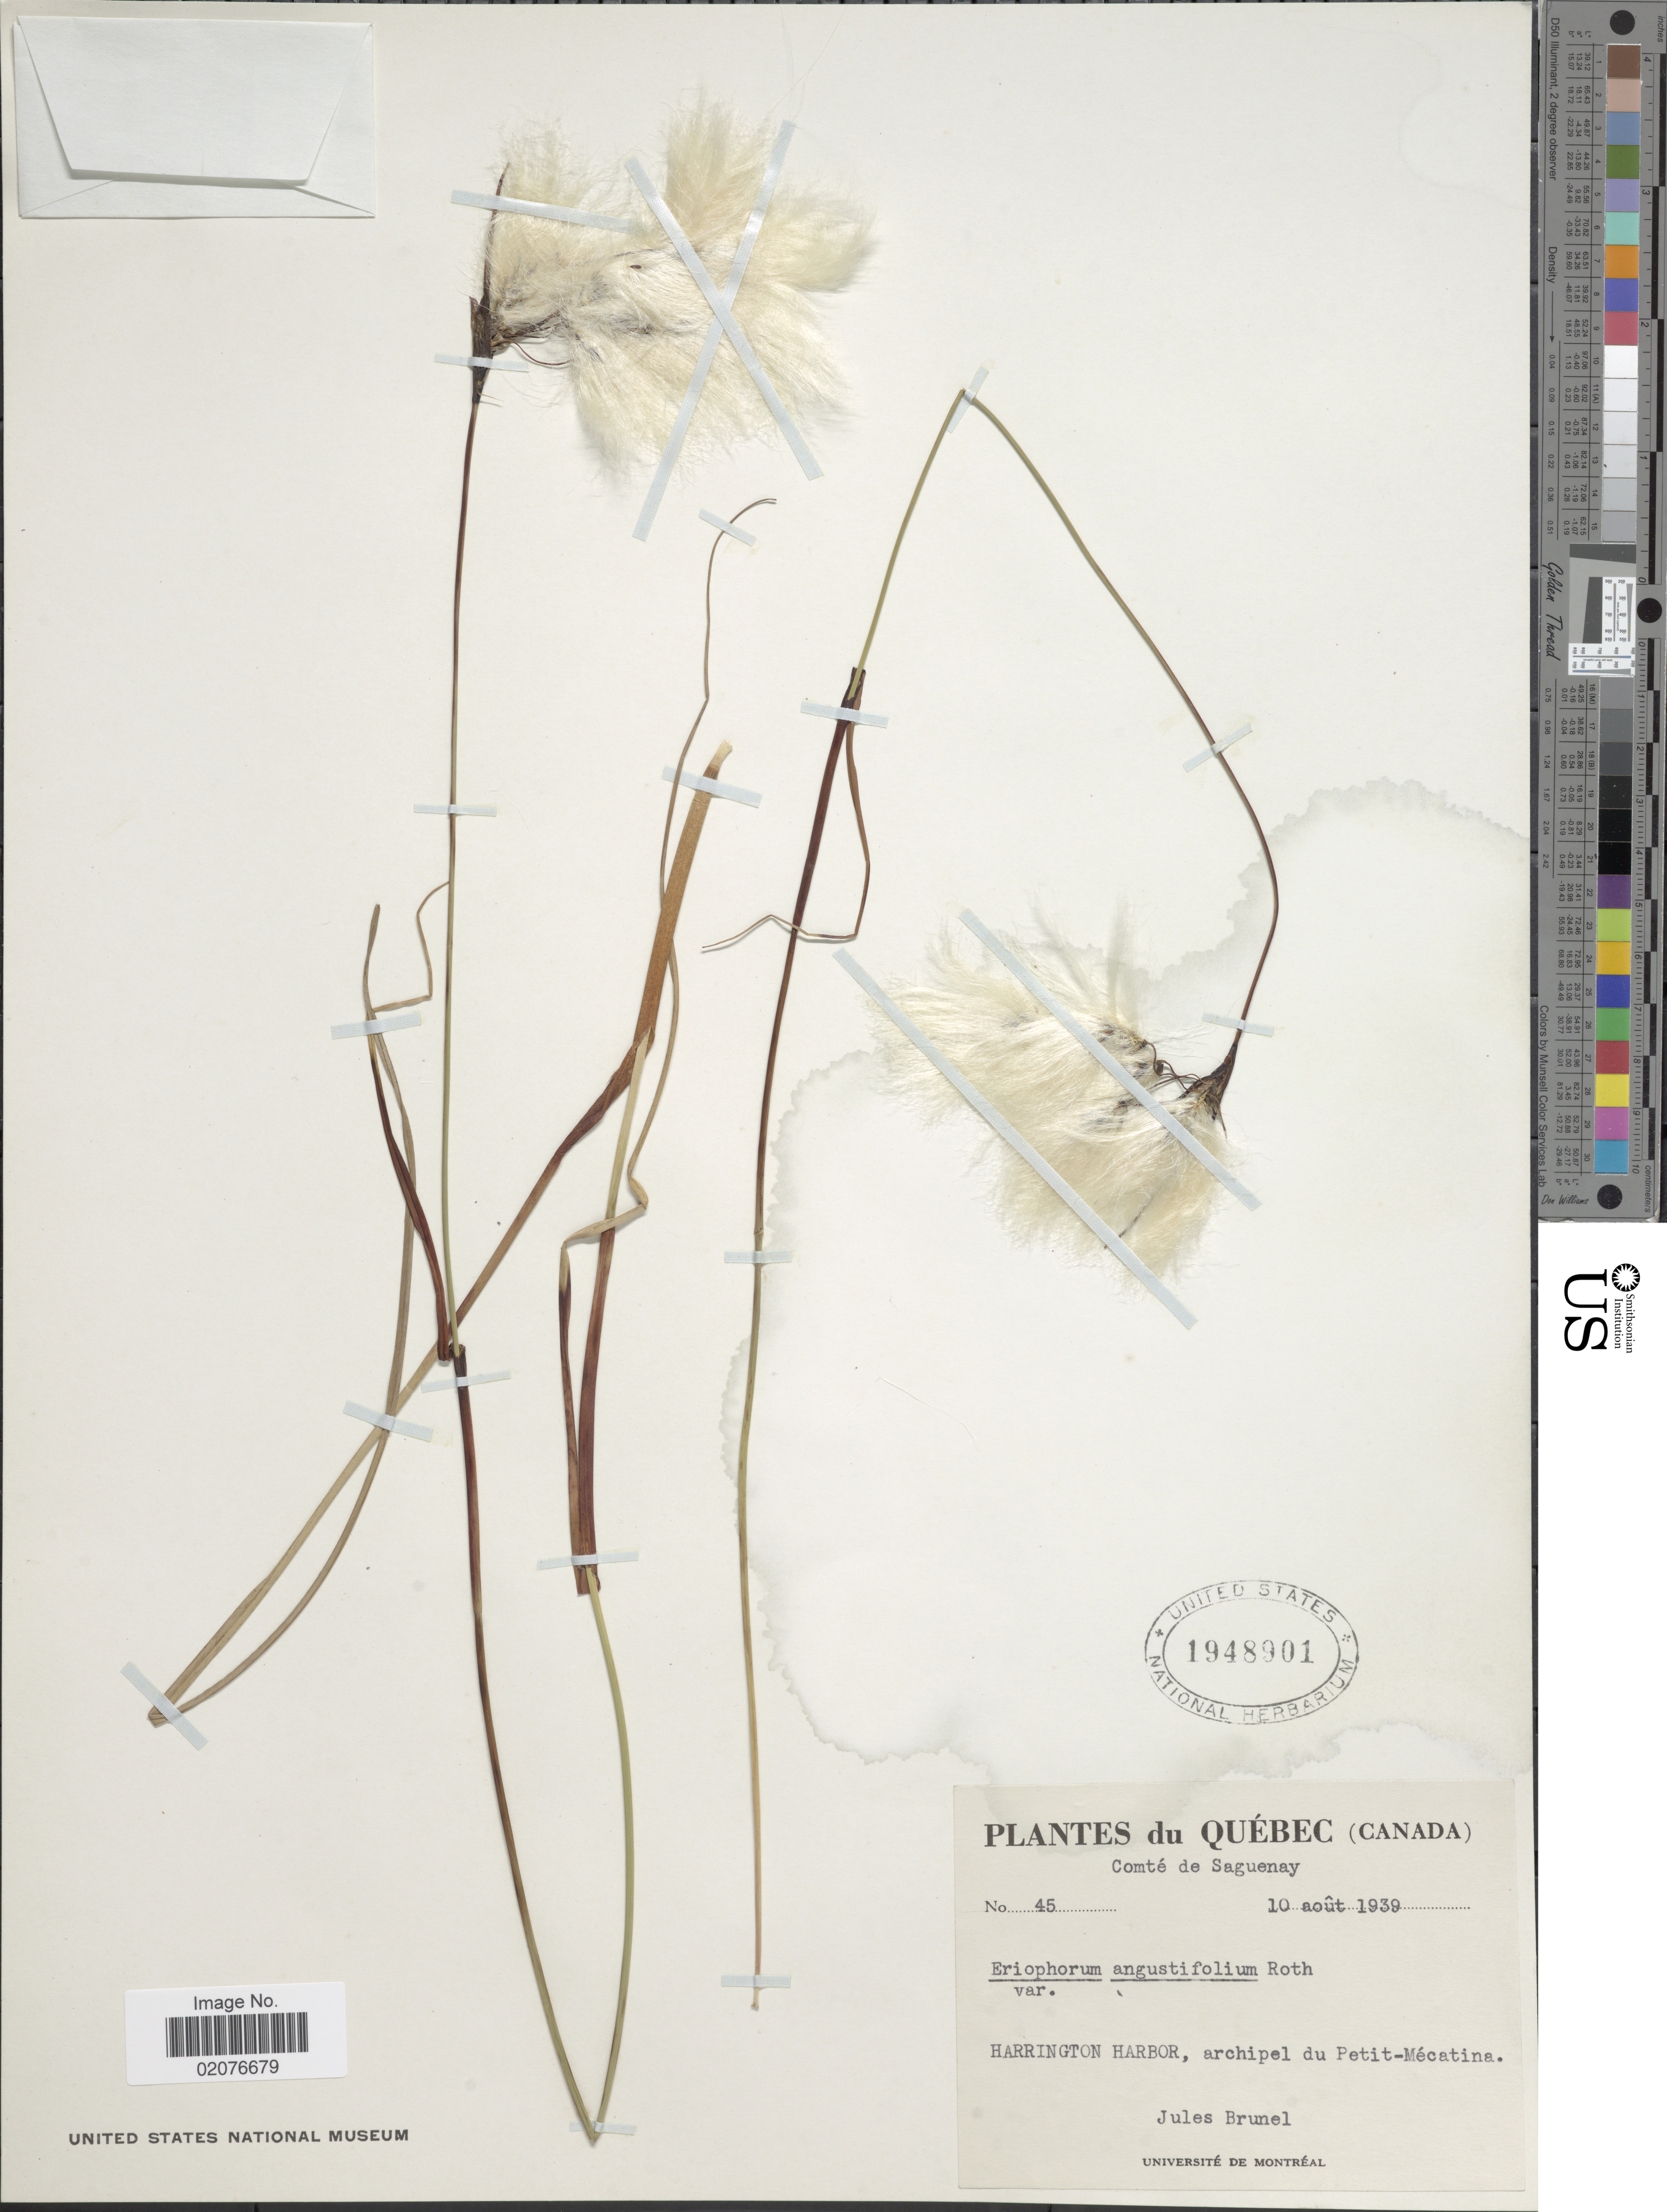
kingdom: Plantae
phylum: Tracheophyta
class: Liliopsida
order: Poales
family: Cyperaceae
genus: Eriophorum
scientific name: Eriophorum angustifolium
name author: Honck.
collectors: J. Brunel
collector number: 45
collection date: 1939-08-10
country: Canada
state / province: Quebec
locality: Comté de Saguenay, Harrington Harbor, archipel du Petit-Mécatina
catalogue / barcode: US 1948901